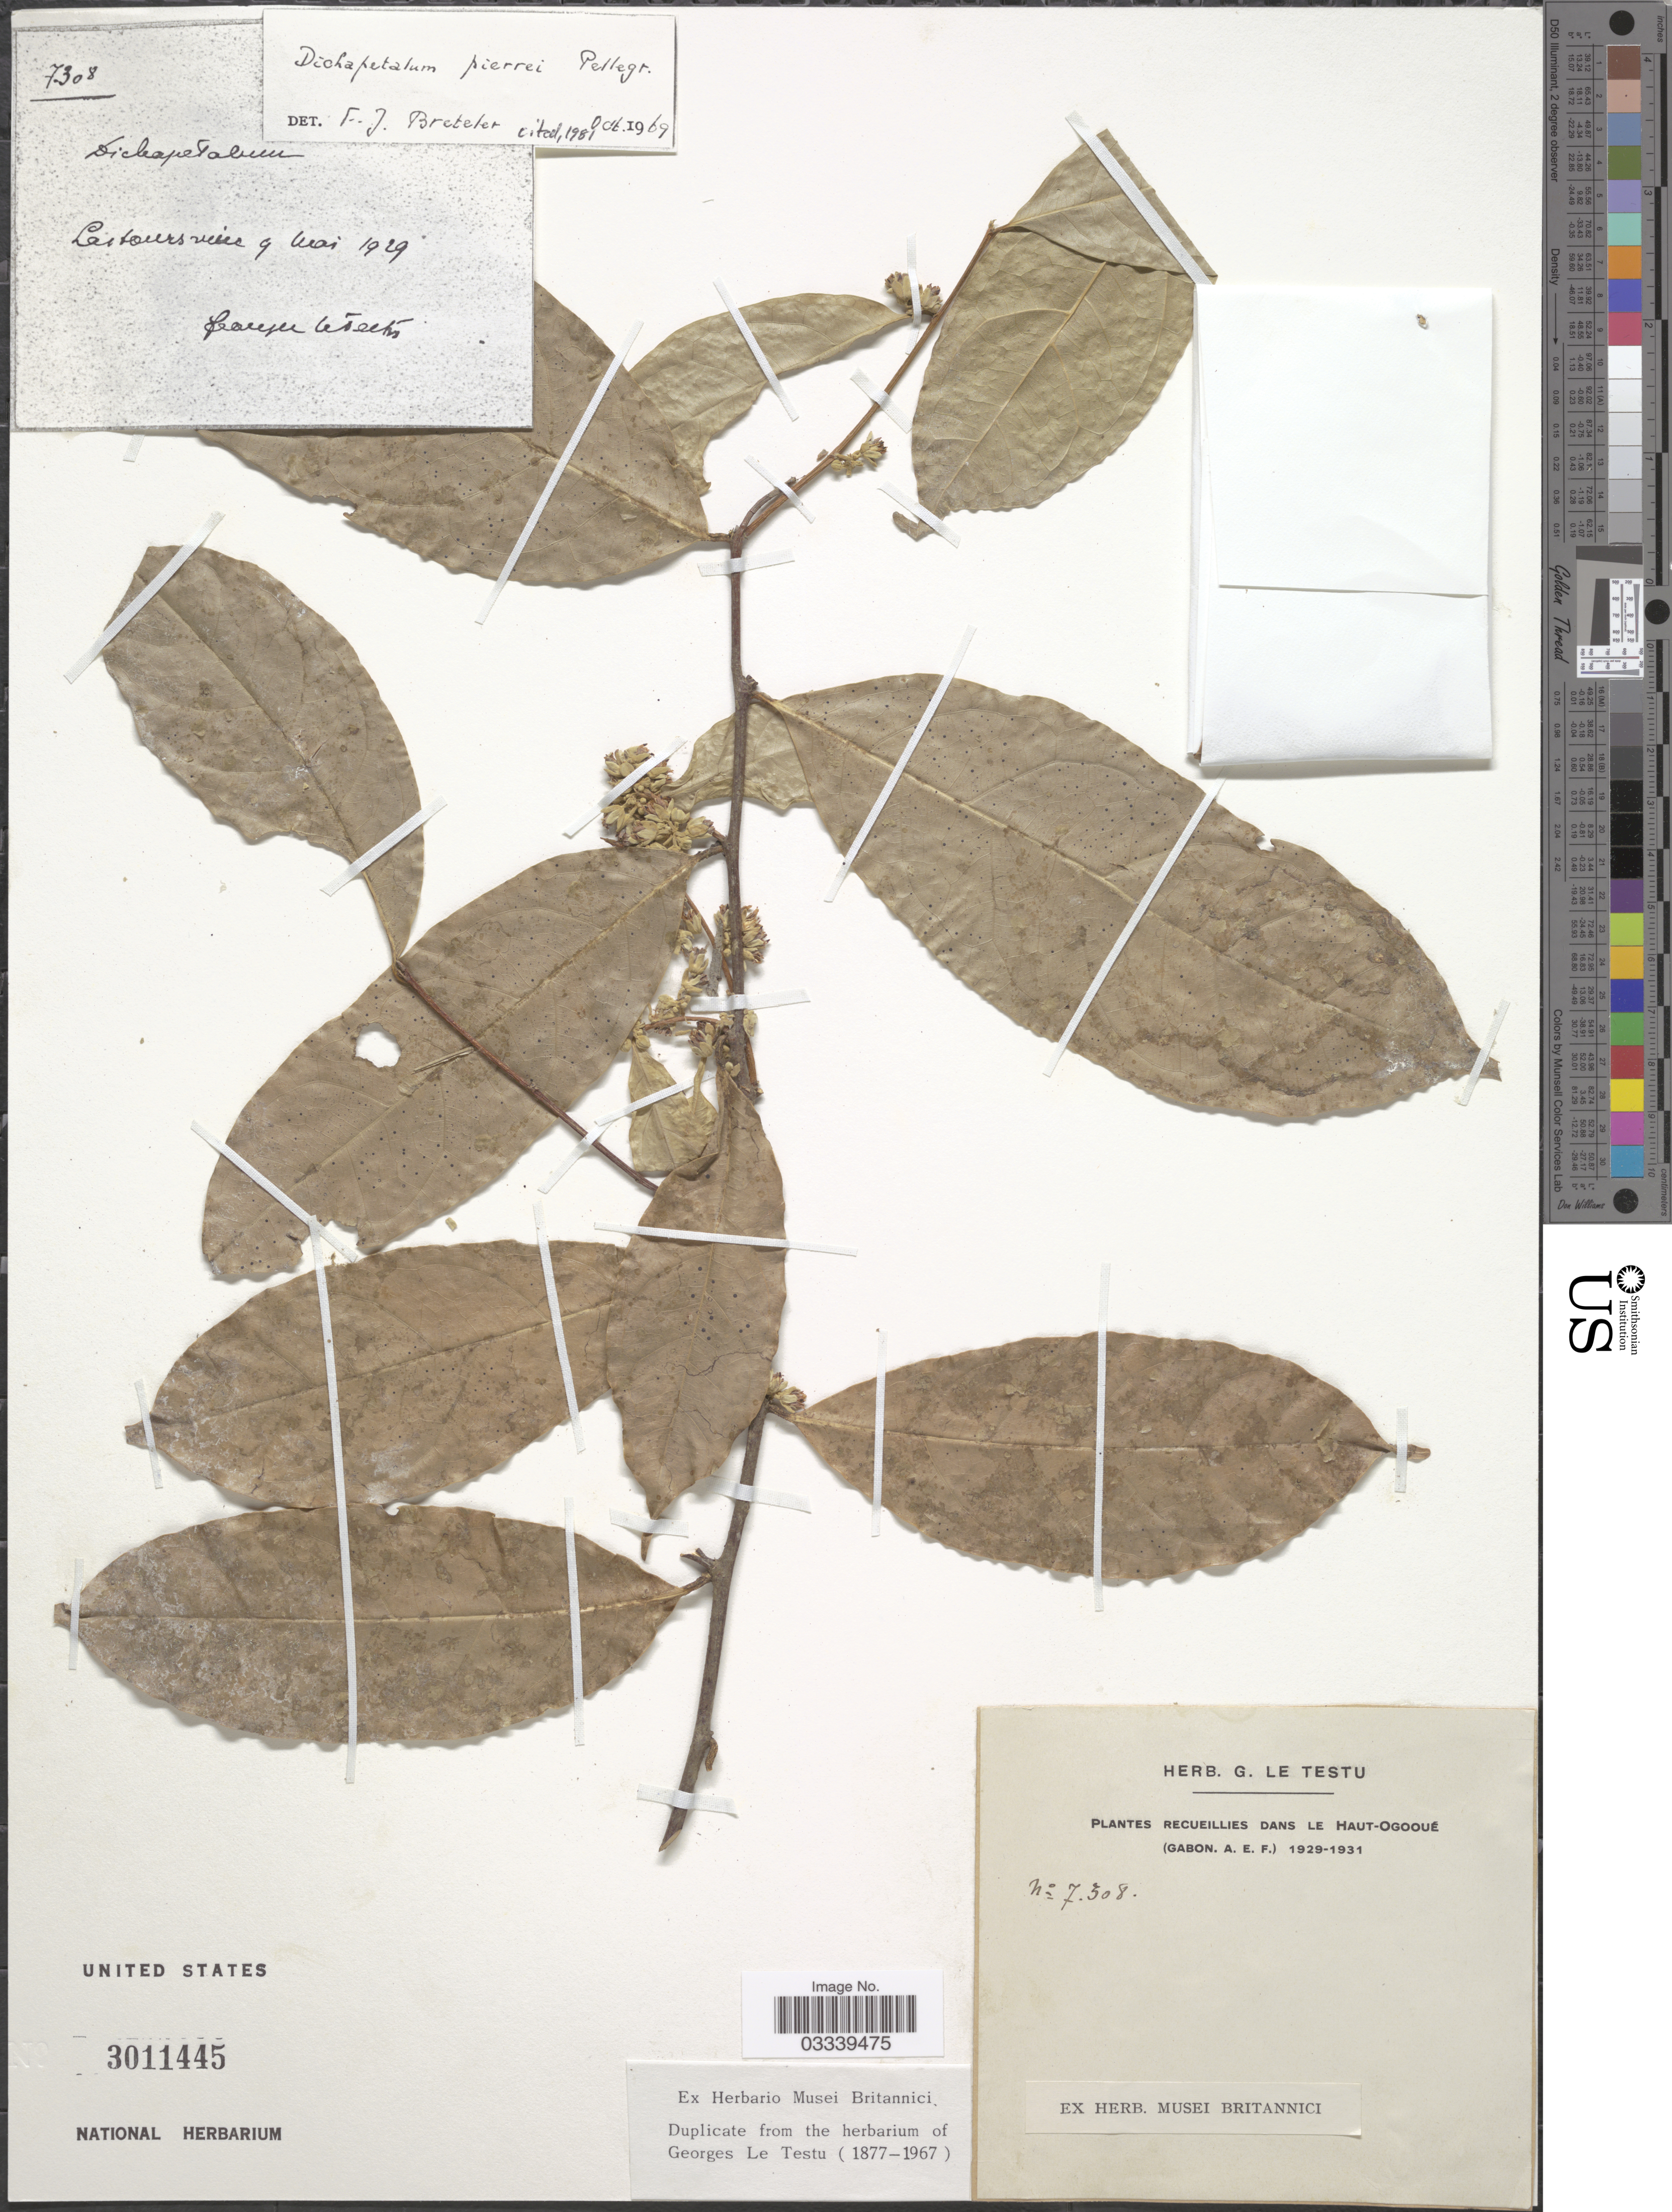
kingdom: Plantae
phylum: Tracheophyta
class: Magnoliopsida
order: Malpighiales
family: Dichapetalaceae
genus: Dichapetalum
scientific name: Dichapetalum pierrei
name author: Pellegr.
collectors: G. Le Testu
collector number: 7308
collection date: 1929-05-09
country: Gabon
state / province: Haut-Ogooue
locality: Dans Le Haut-Ogooué (Gabon. A.E.F.). Lastoursville.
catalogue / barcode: US 3011445